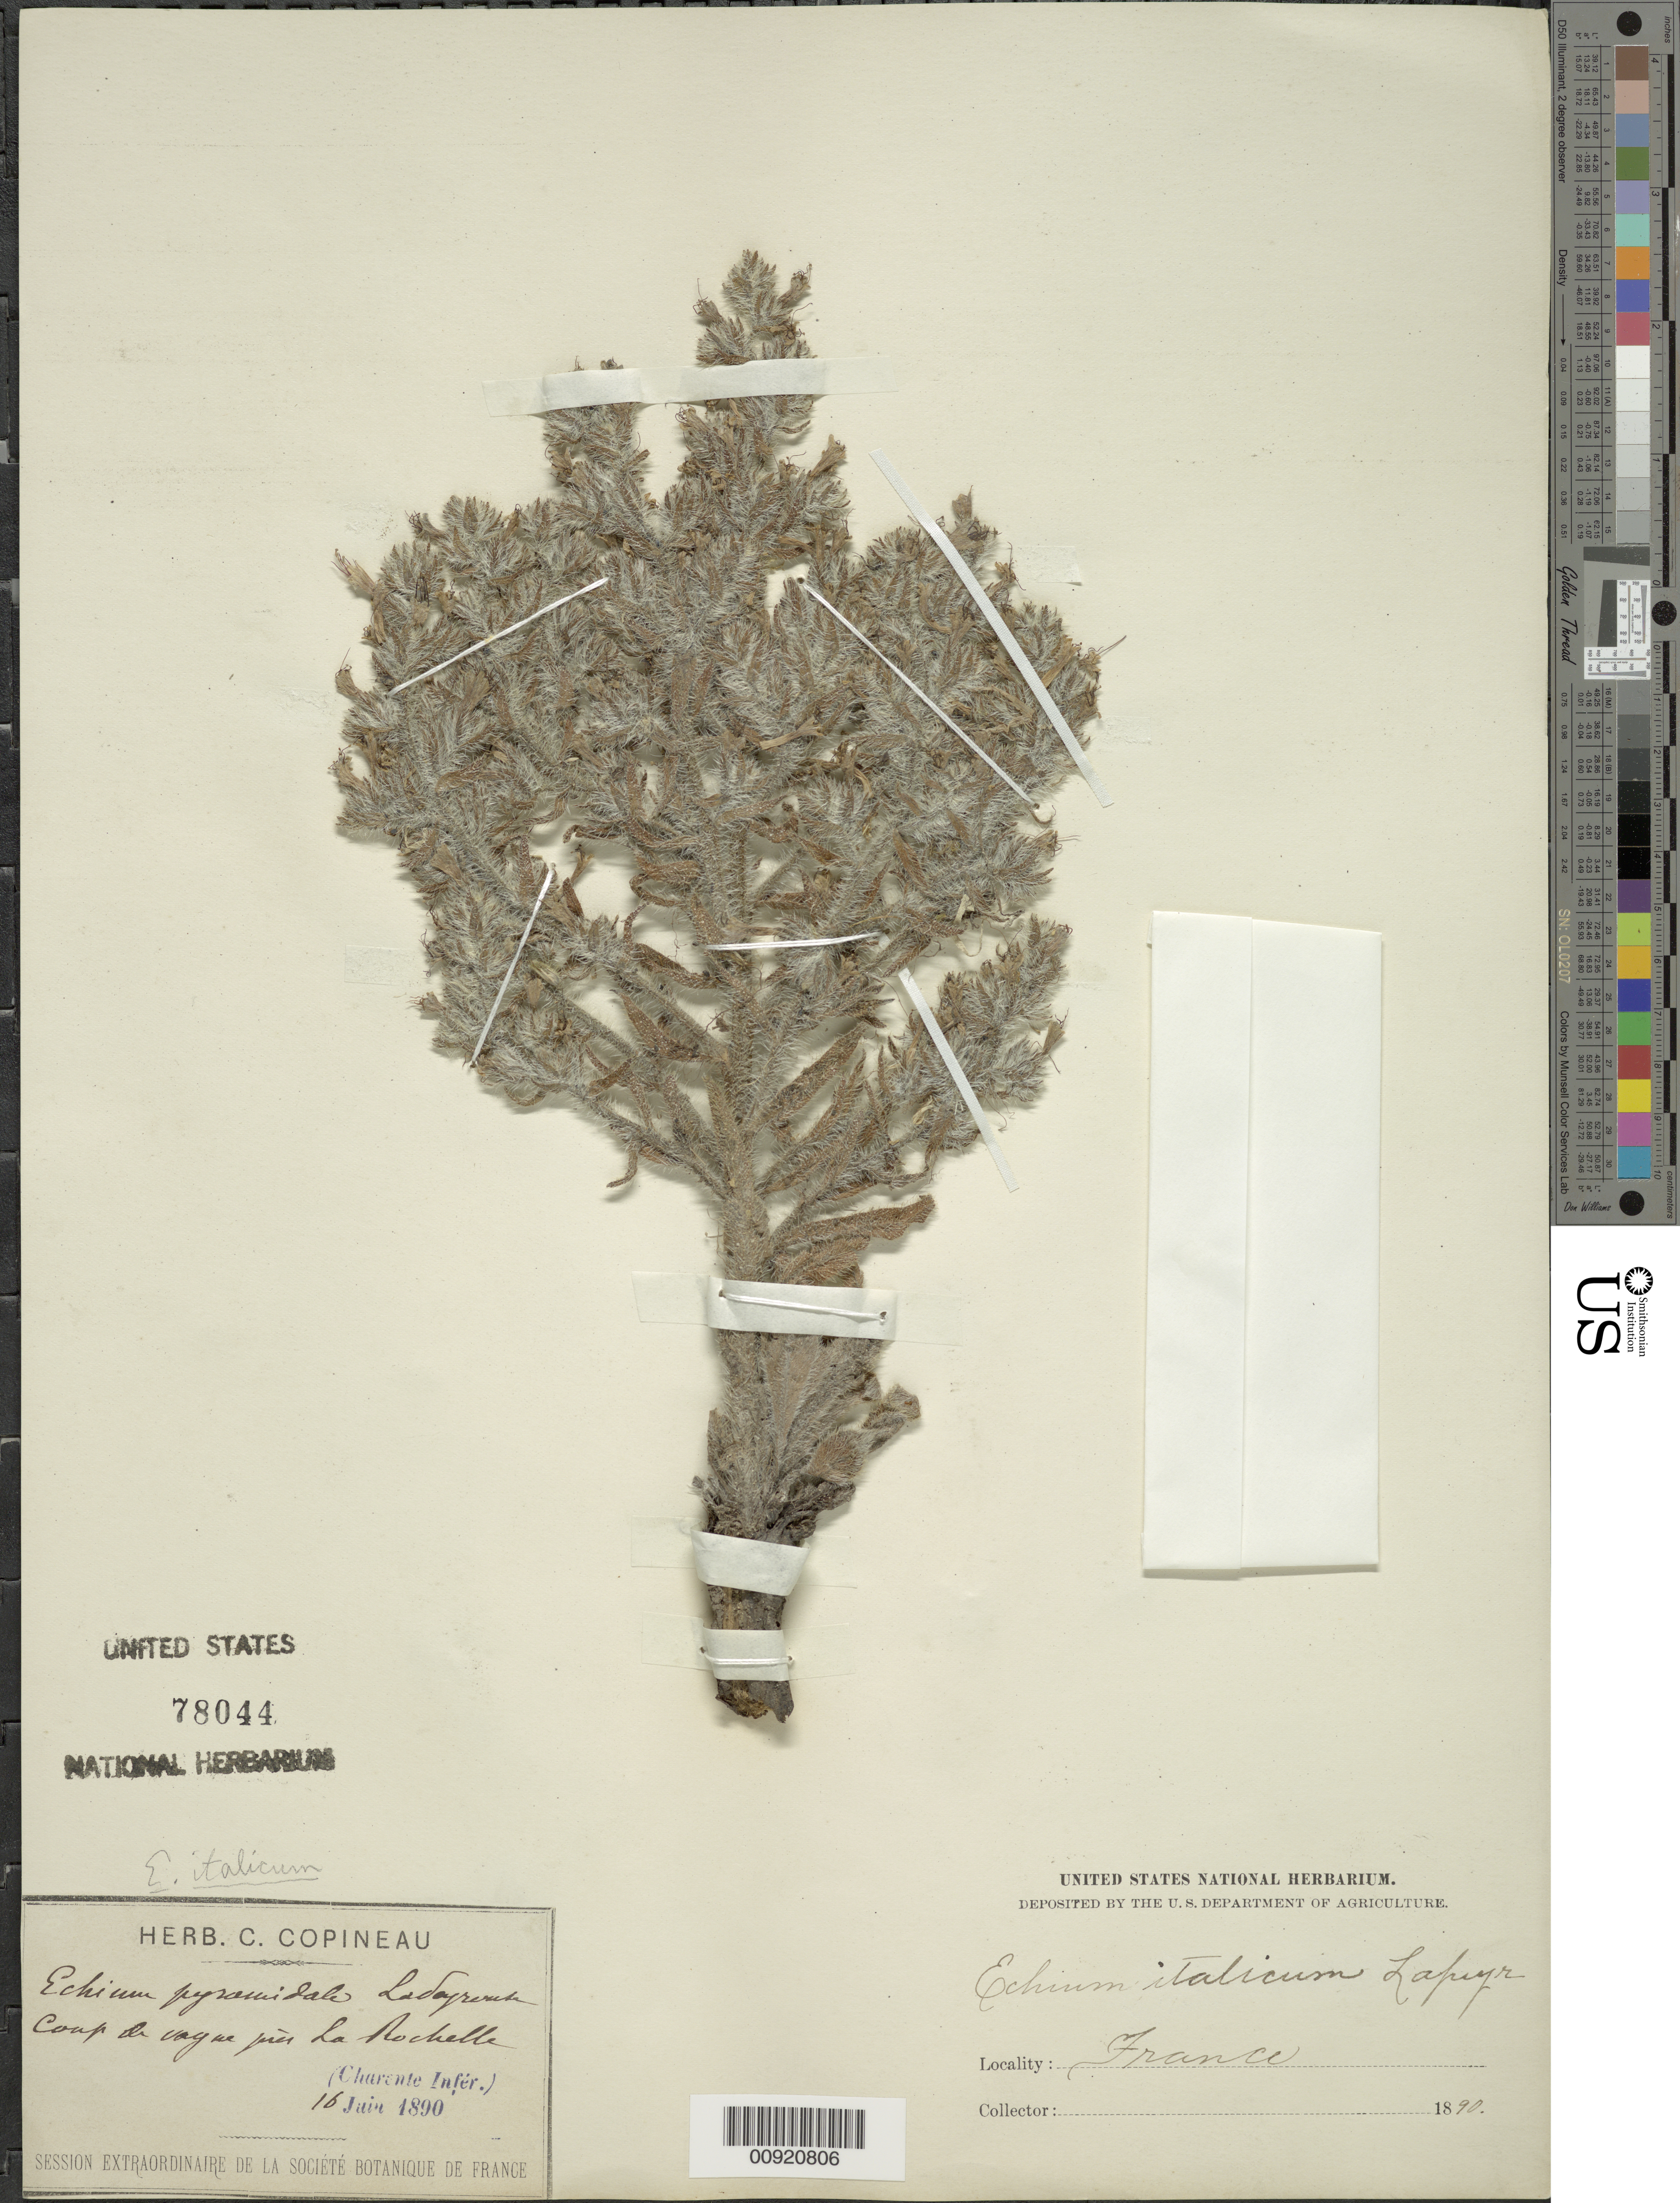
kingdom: Plantae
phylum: Tracheophyta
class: Magnoliopsida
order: Boraginales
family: Boraginaceae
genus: Echium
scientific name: Echium italicum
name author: L.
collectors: C. Copineau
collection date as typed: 16 Jun 1890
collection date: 1890-06-16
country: France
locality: Coup de vague pres la rochelle.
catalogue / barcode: US 78044